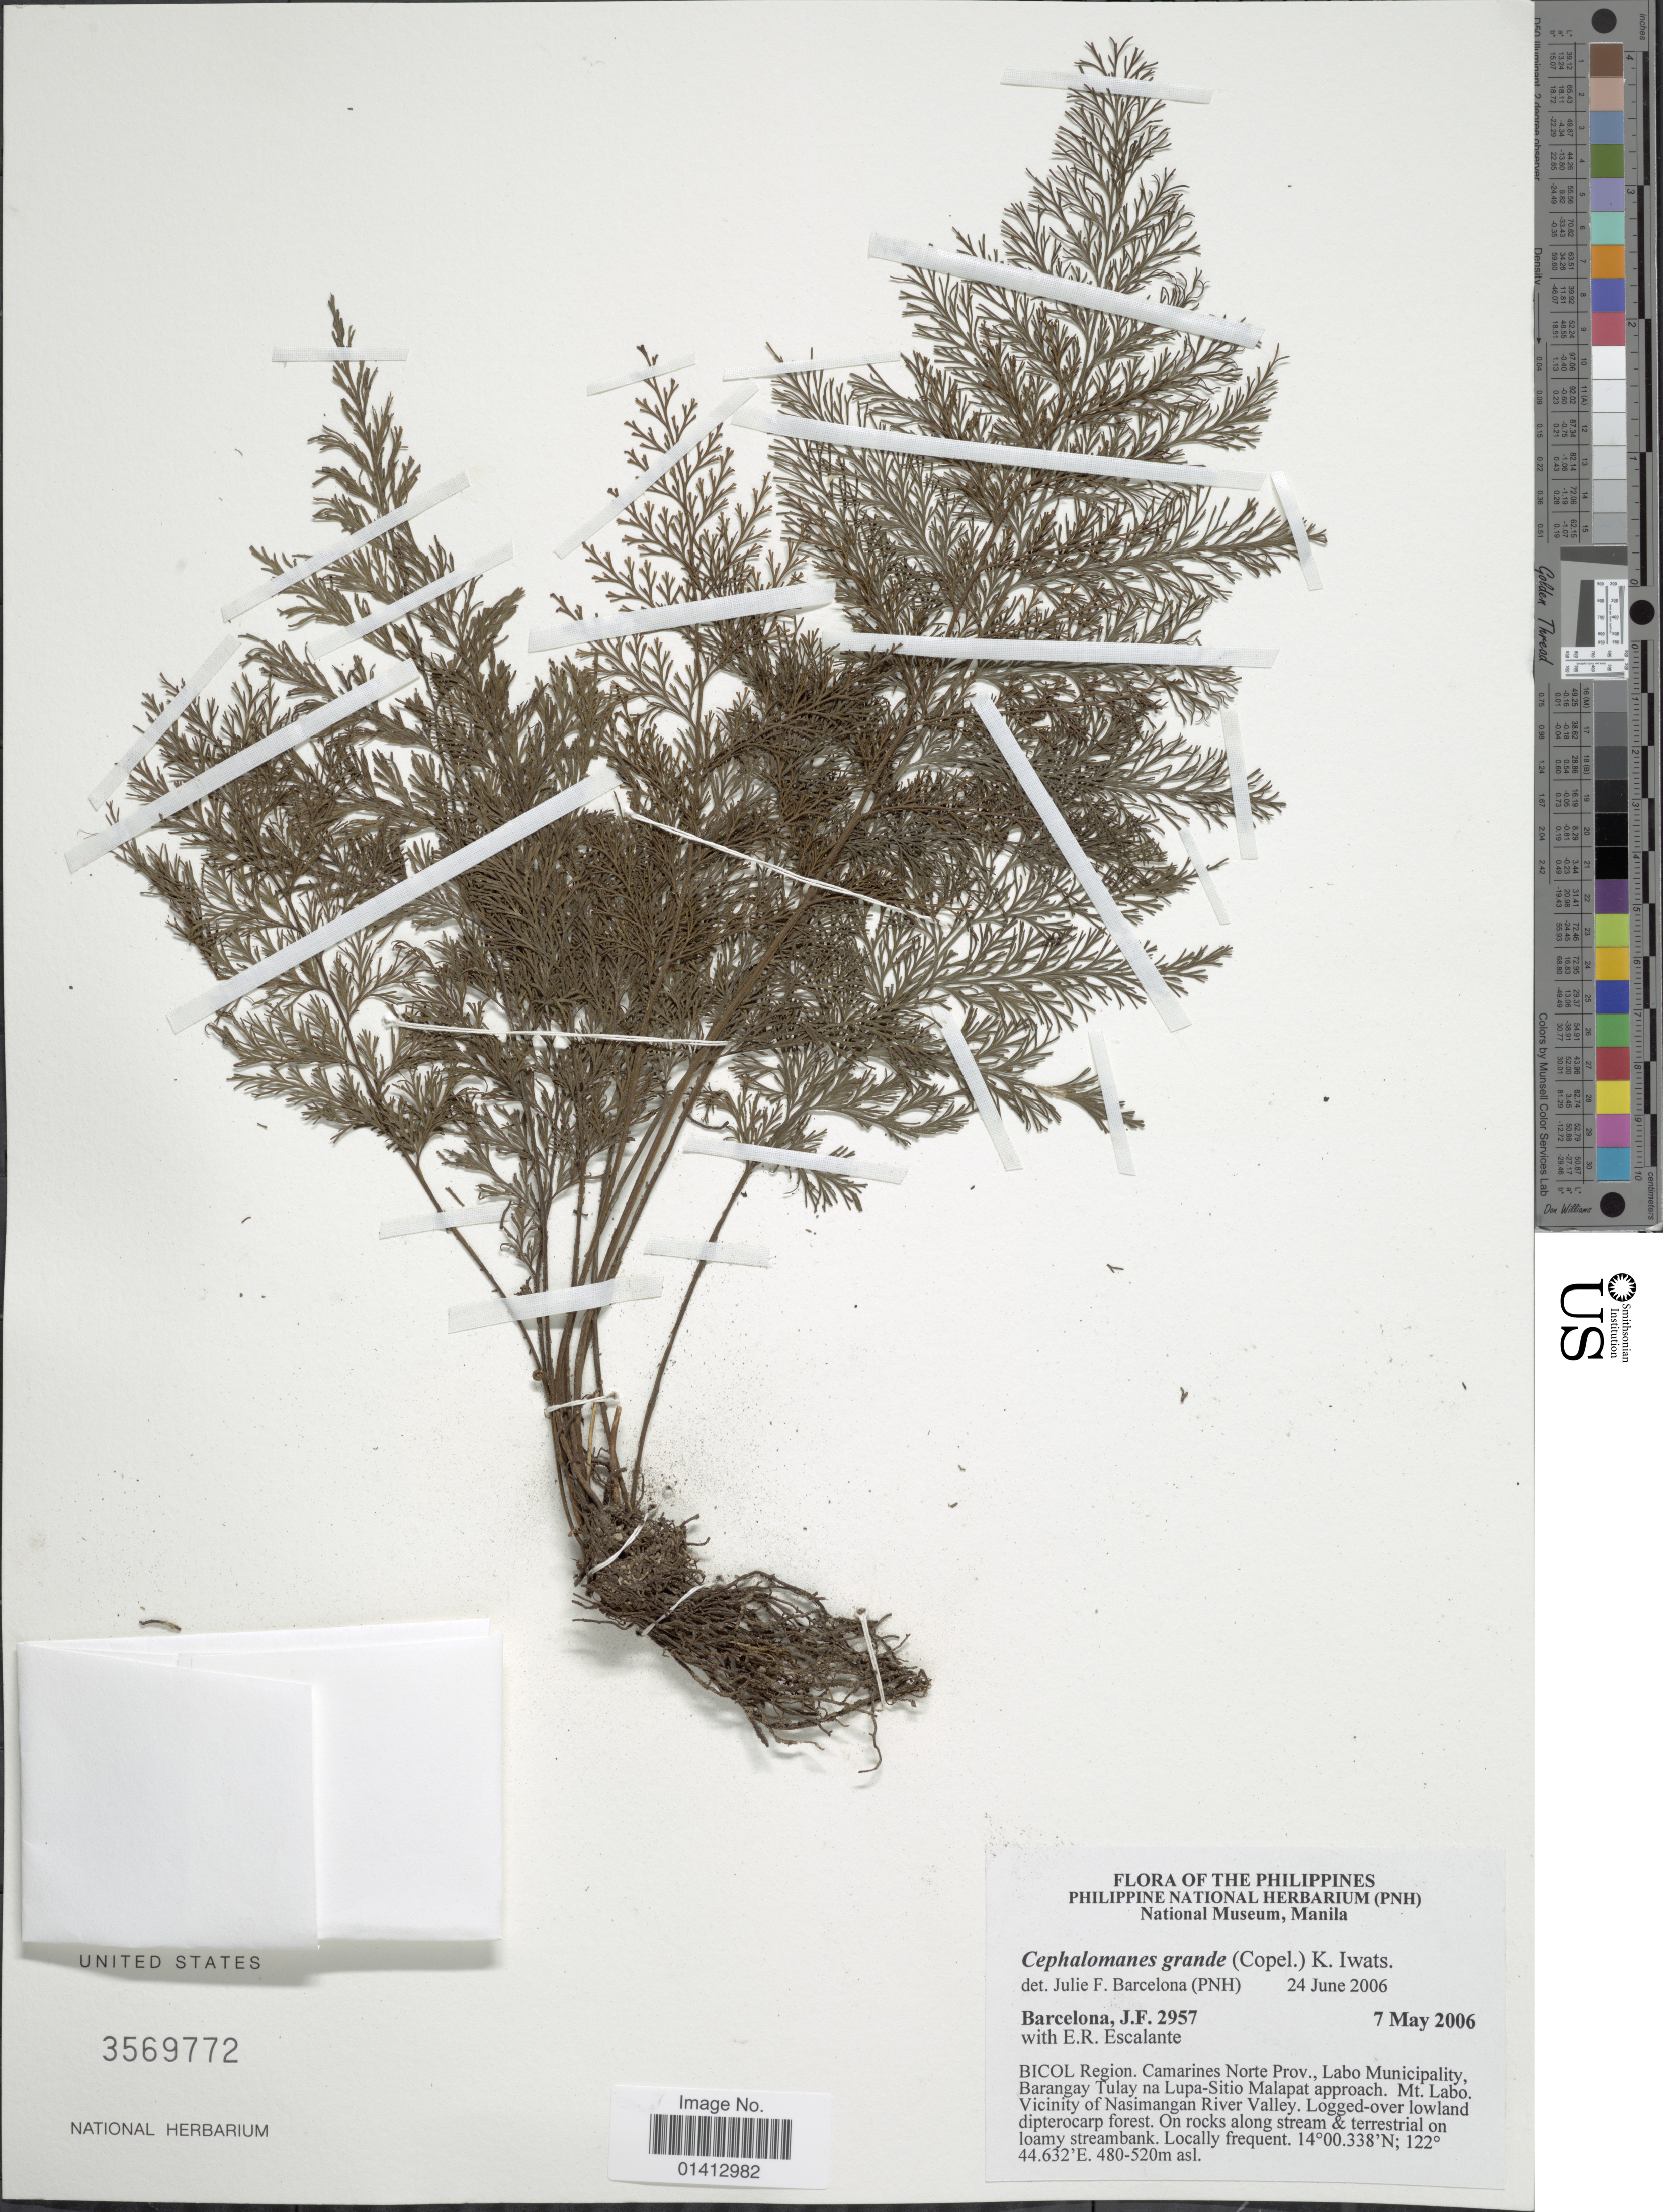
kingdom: Plantae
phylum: Tracheophyta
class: Polypodiopsida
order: Hymenophyllales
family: Hymenophyllaceae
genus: Crepidomanes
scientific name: Crepidomanes grande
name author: (Copel.) Ebihara & K. Iwats.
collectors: J. F. Barcelona & E. Escalante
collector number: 2957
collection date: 2006-05-07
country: Philippines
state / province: Bicol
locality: Region Camarines Norte Prov. Labo Municipality barangay Tulay na Lupa approach, Sitio Kalantas, Mt Labo, Vicinity of Nasimangan River Valley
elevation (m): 480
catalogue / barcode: US 3569772